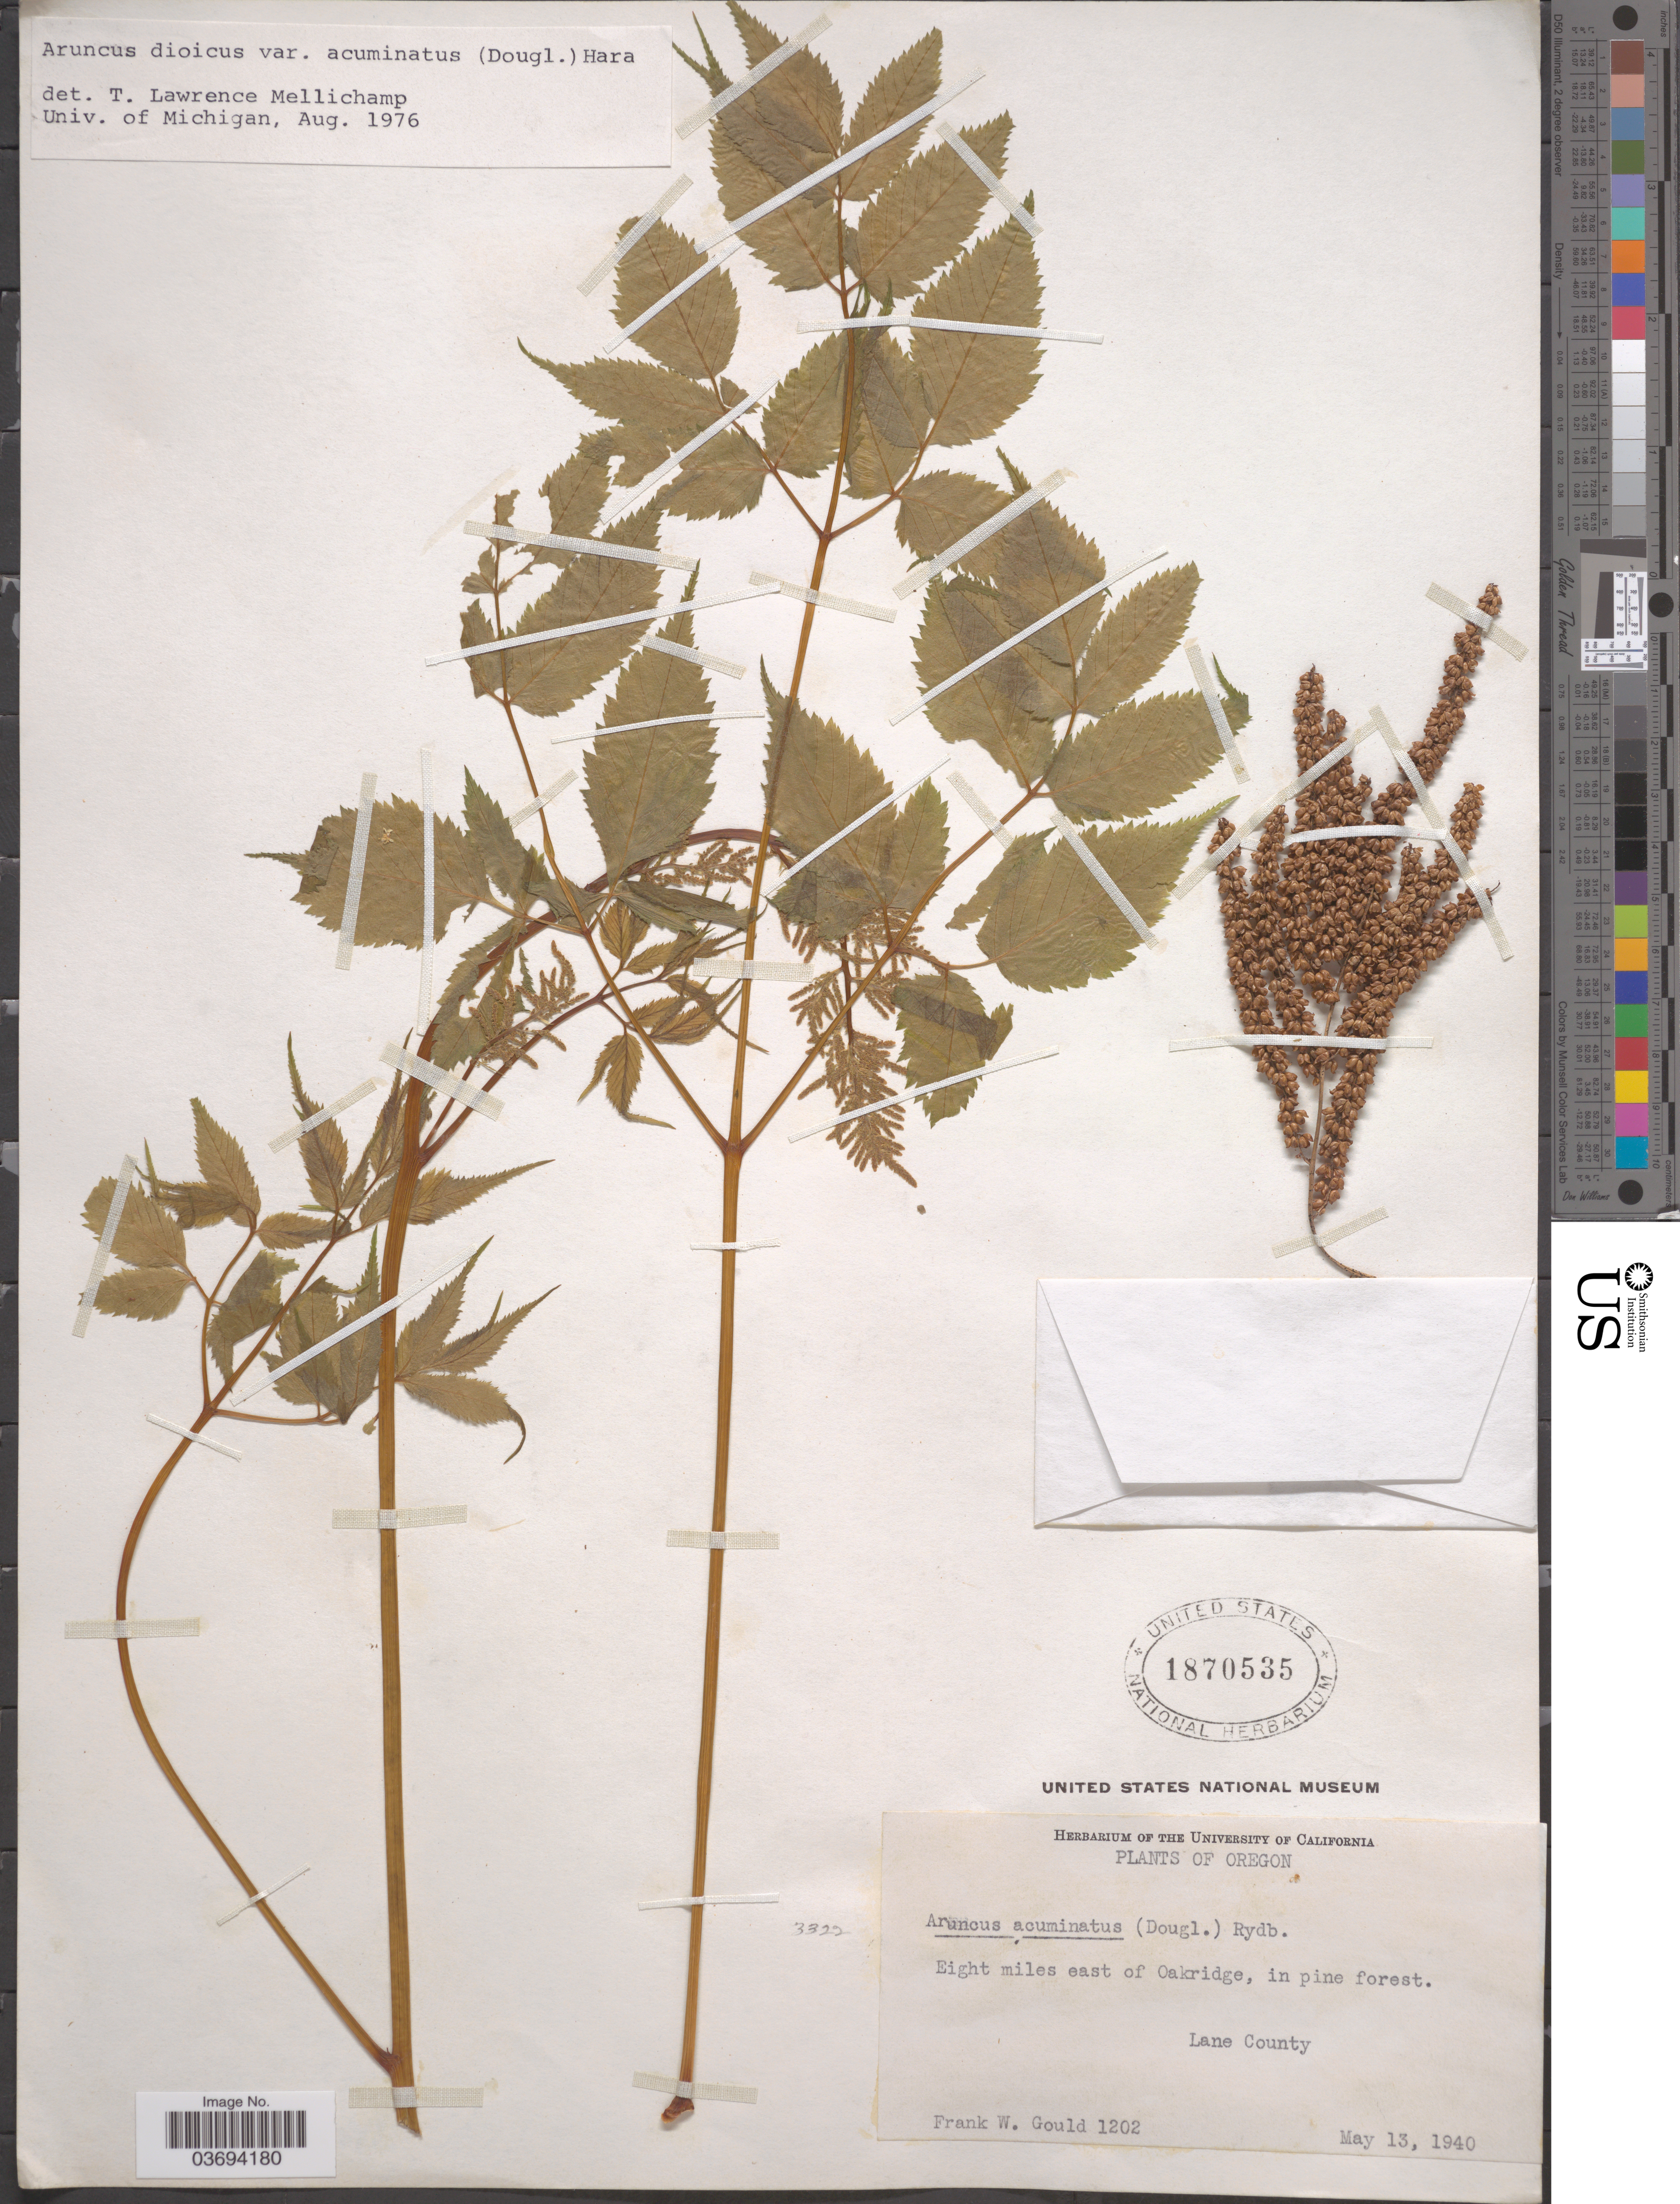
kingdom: Plantae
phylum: Tracheophyta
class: Magnoliopsida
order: Rosales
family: Rosaceae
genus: Aruncus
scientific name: Aruncus dioicus var. acuminatus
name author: (Rydb.) H. Hara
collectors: F. W. Gould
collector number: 1202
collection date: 1940-05-13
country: United States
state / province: Oregon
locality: Eight miles east of Oakridge, in pine forest. Lane County.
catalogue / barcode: US 1870535